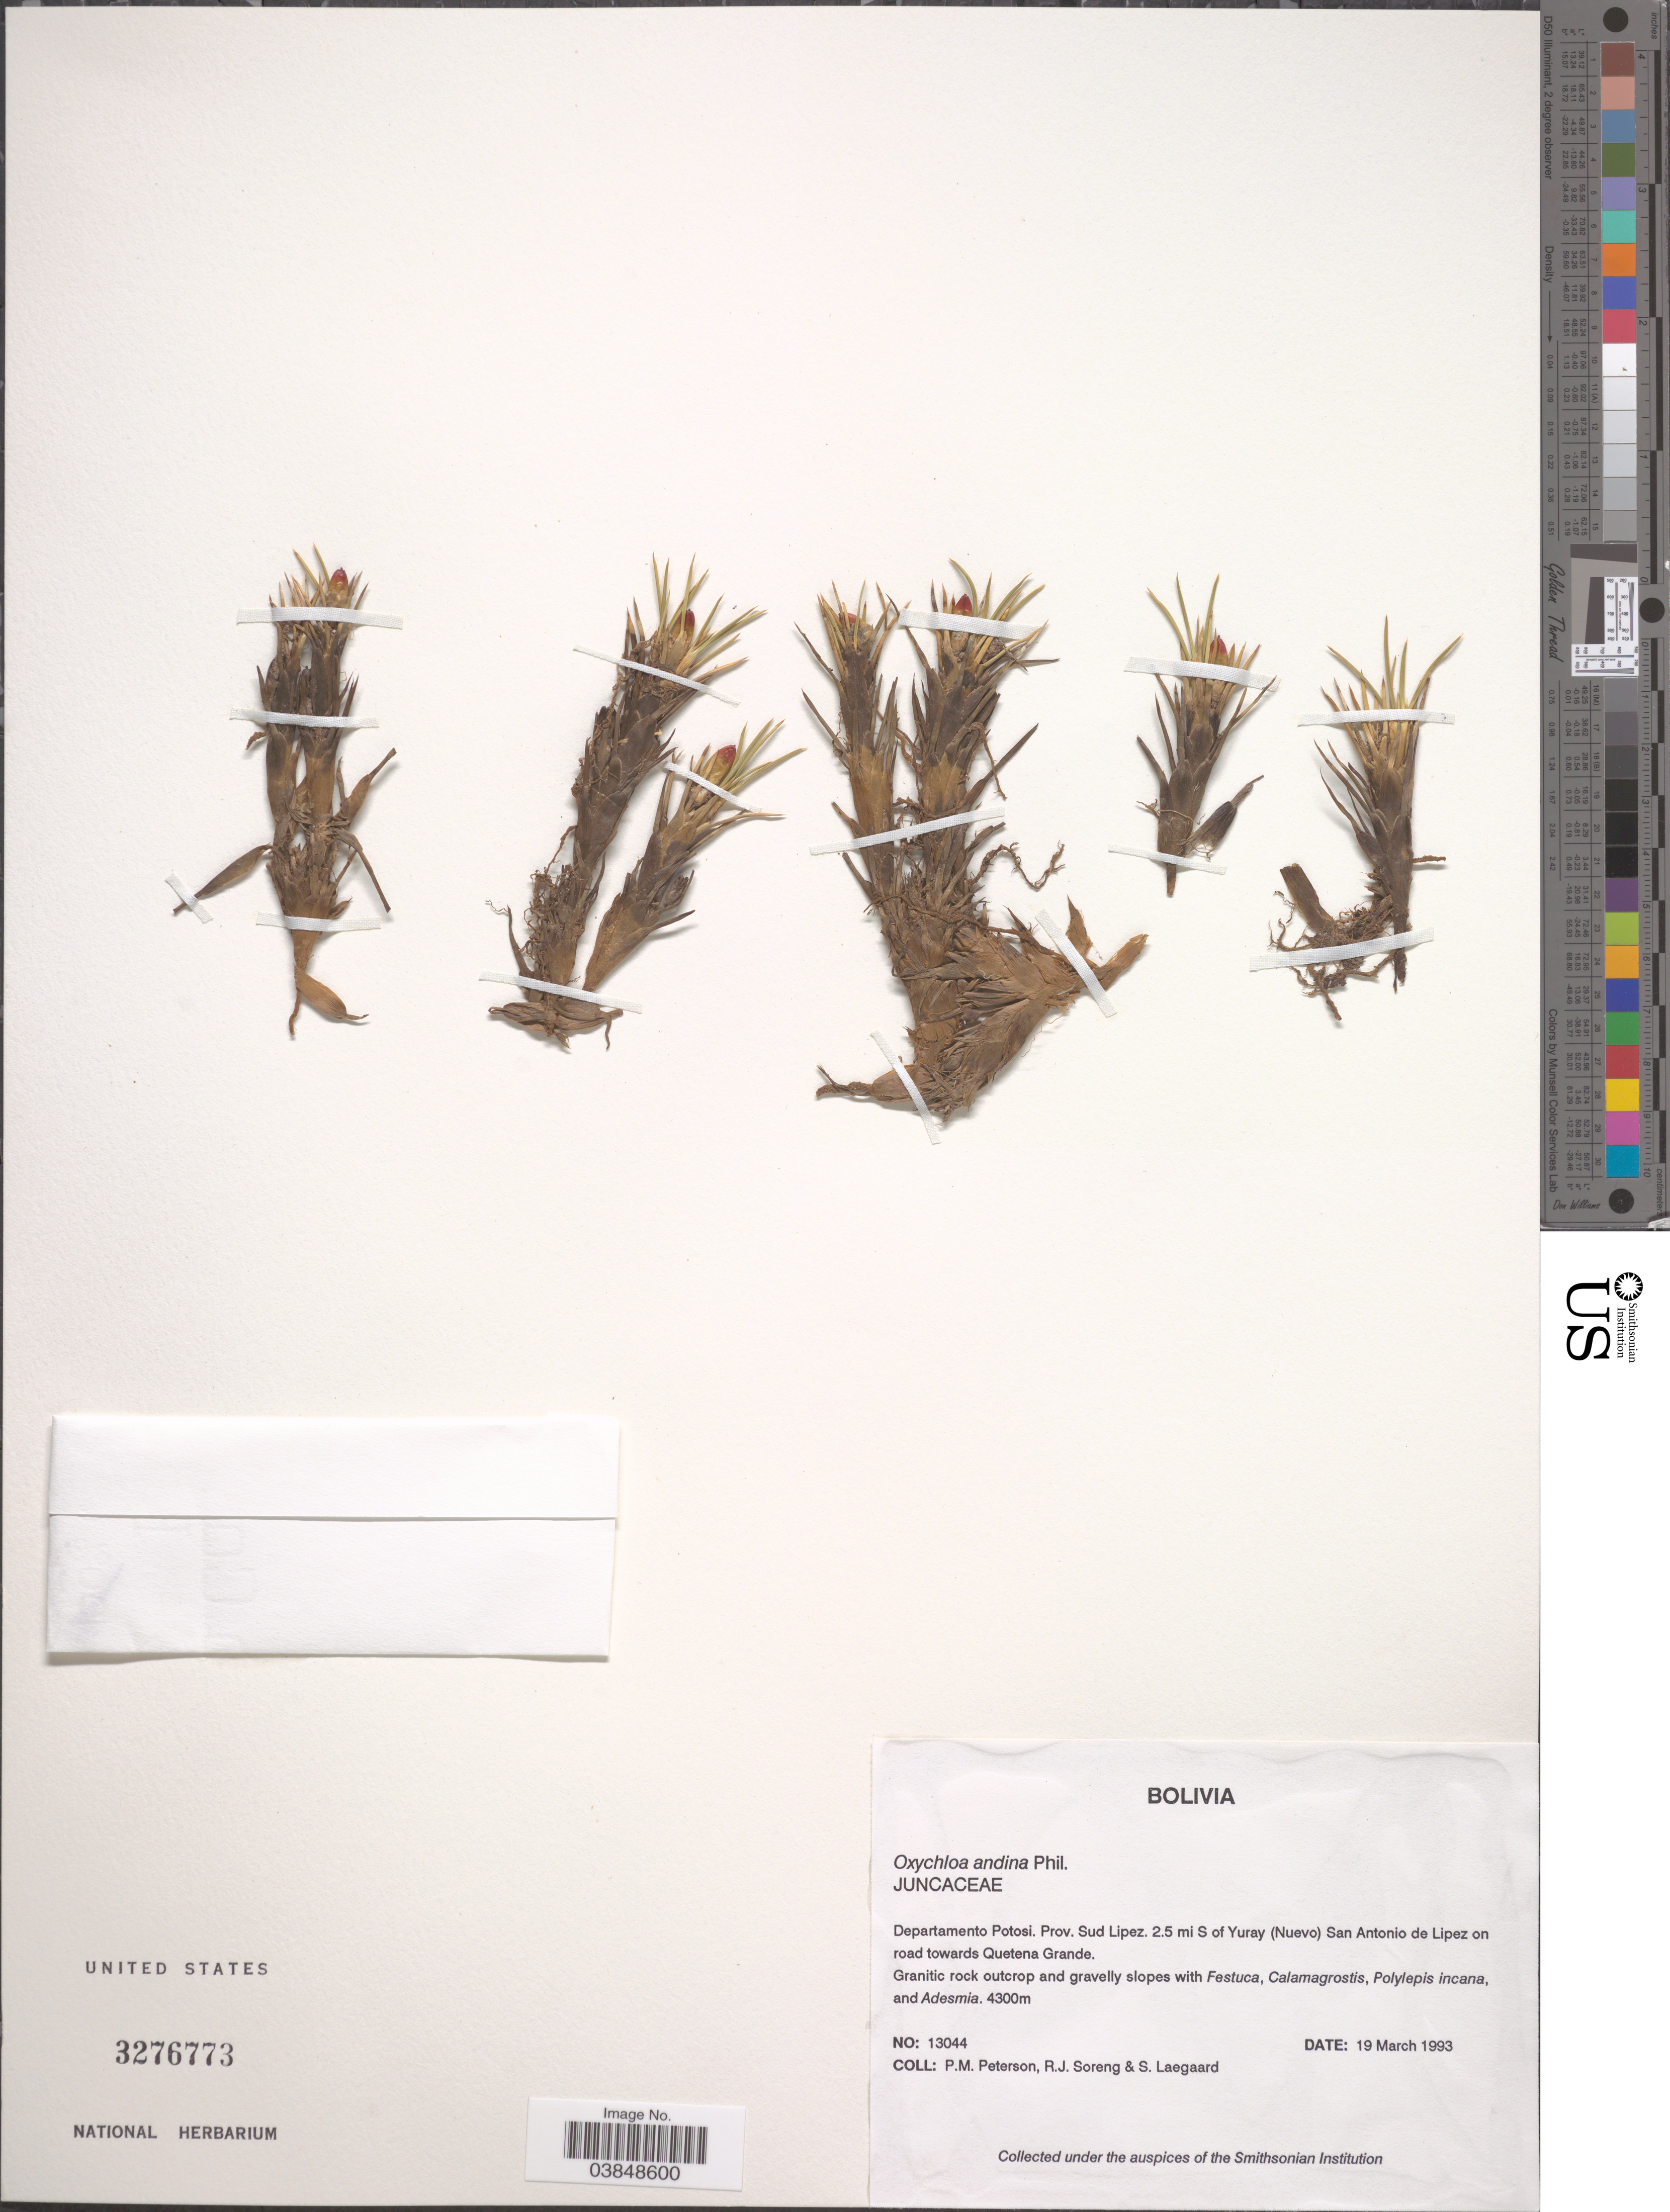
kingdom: Plantae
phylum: Tracheophyta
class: Liliopsida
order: Poales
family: Juncaceae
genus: Oxychloe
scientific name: Oxychloë andina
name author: Phil.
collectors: P. M. Peterson, R. J. Soreng & S. Lægaard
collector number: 13044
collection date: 1993-03-19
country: Bolivia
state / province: Potosi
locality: Departamento Potosi. Prov. Sud Lipez. 2.5 mi S of Yuray (Nuevo) San Antonio de Lipez on road towards Quetena Grande.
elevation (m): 4300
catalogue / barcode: US 3276773